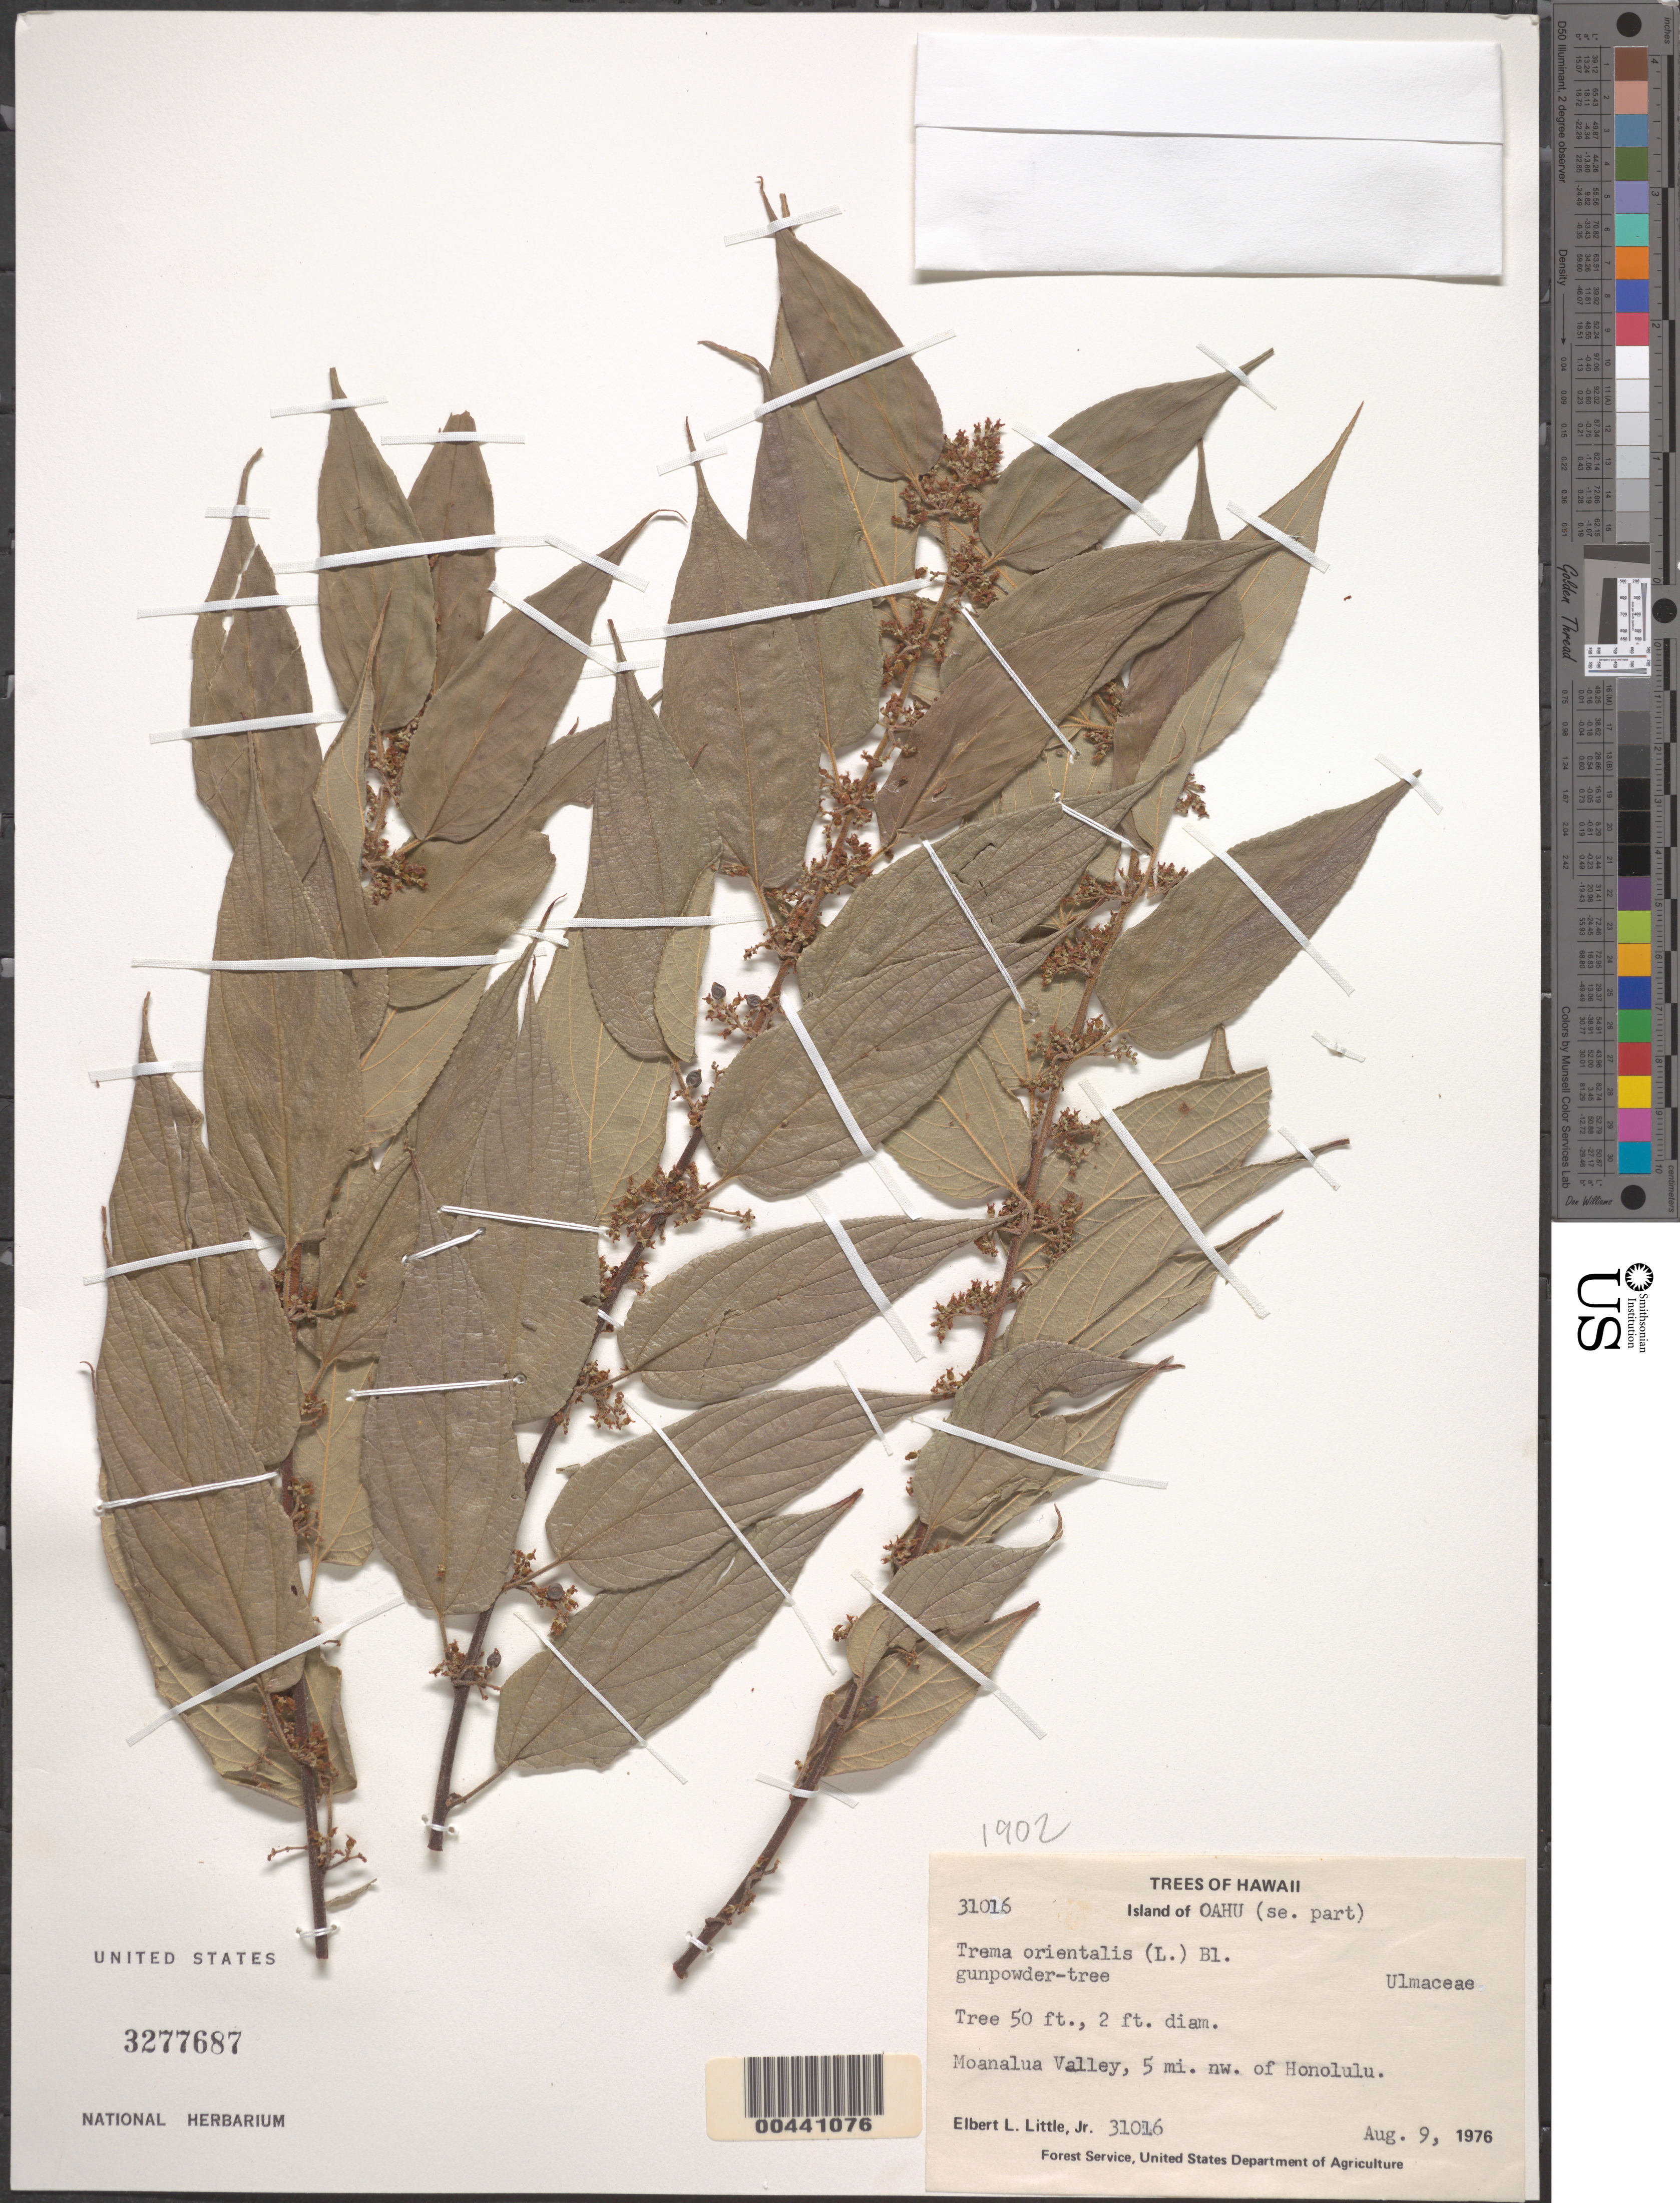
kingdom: Plantae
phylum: Tracheophyta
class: Magnoliopsida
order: Rosales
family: Cannabaceae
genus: Trema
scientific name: Trema orientale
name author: (L.) Blume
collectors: E. L. Little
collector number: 31016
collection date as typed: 9 Aug 1976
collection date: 1976-08-09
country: United States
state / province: Hawaii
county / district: Honolulu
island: Oahu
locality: SE part of Oahu, Moanalua Valley, 5 mi NW of Honolulu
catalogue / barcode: US 3277687